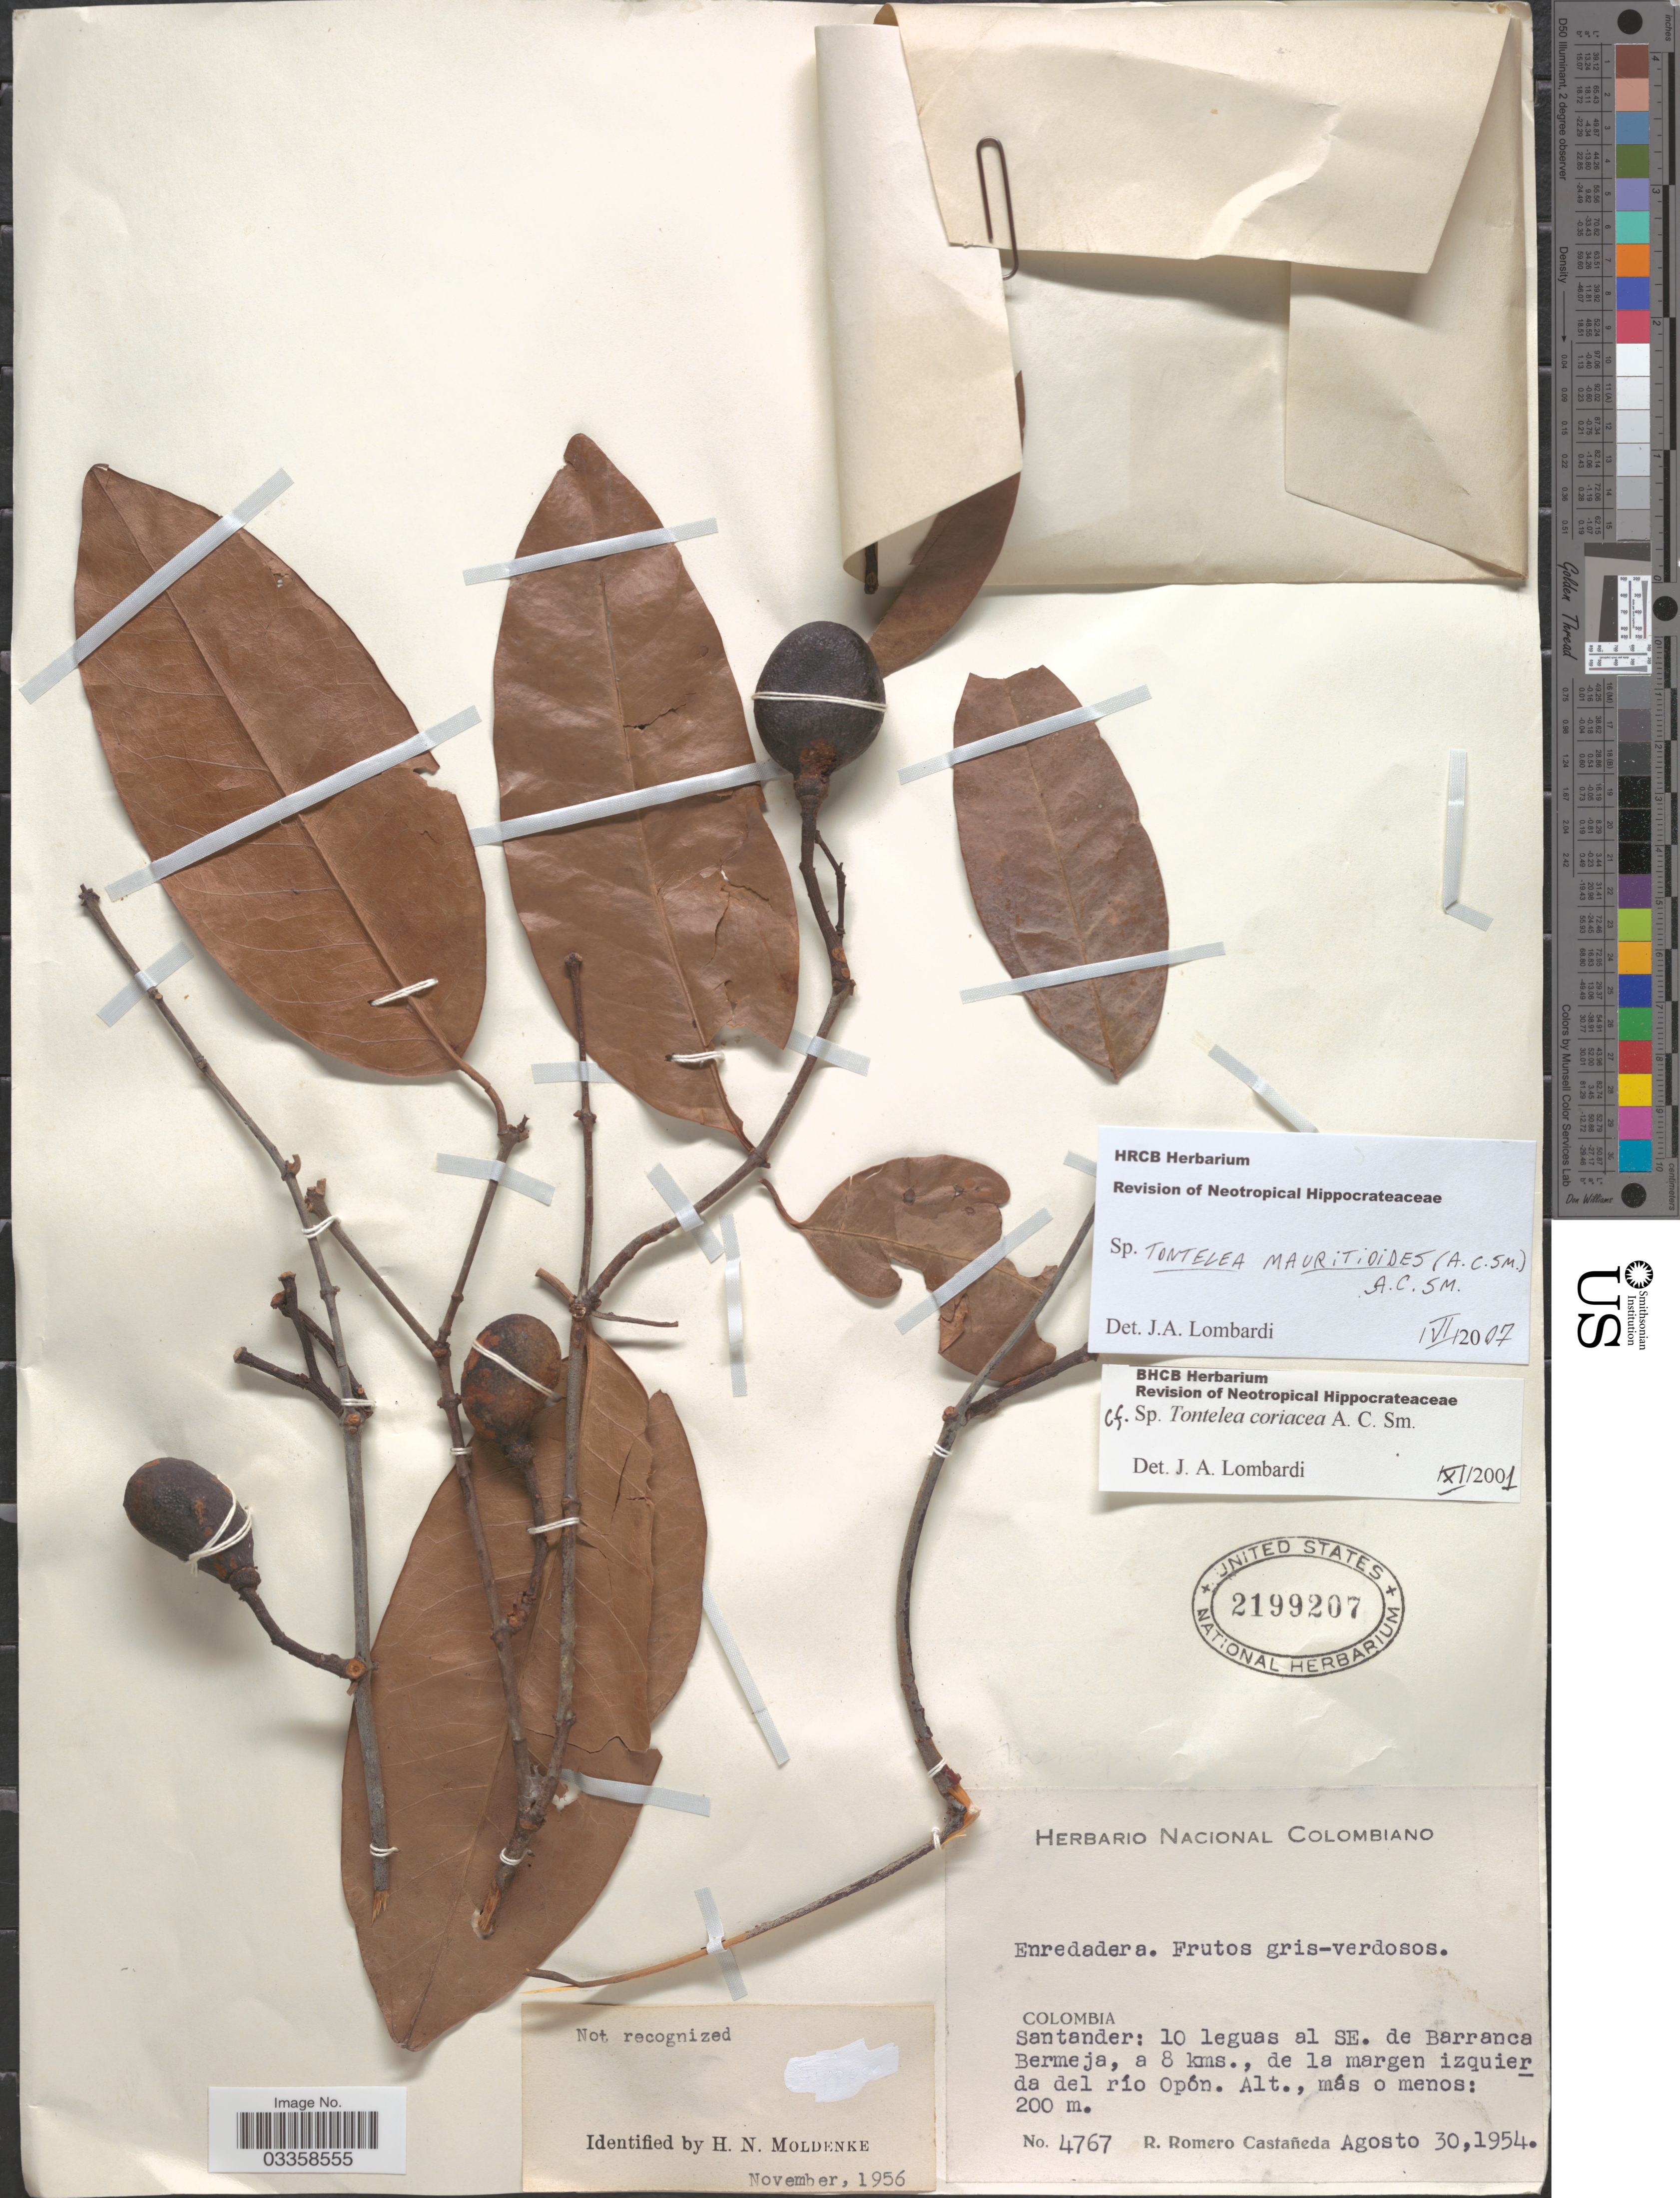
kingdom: Plantae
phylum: Tracheophyta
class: Magnoliopsida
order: Celastrales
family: Celastraceae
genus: Tontelea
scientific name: Tontelea mauritioides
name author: (A.C. Sm.) A.C. Sm.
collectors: R. Romero Castañeda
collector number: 4767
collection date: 1954-08-30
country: Colombia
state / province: Santander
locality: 10 leguas al SE. de Barranca Bermeja, a 8 kms., de la margen izquierda del río Opón.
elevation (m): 200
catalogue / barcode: US 2199207